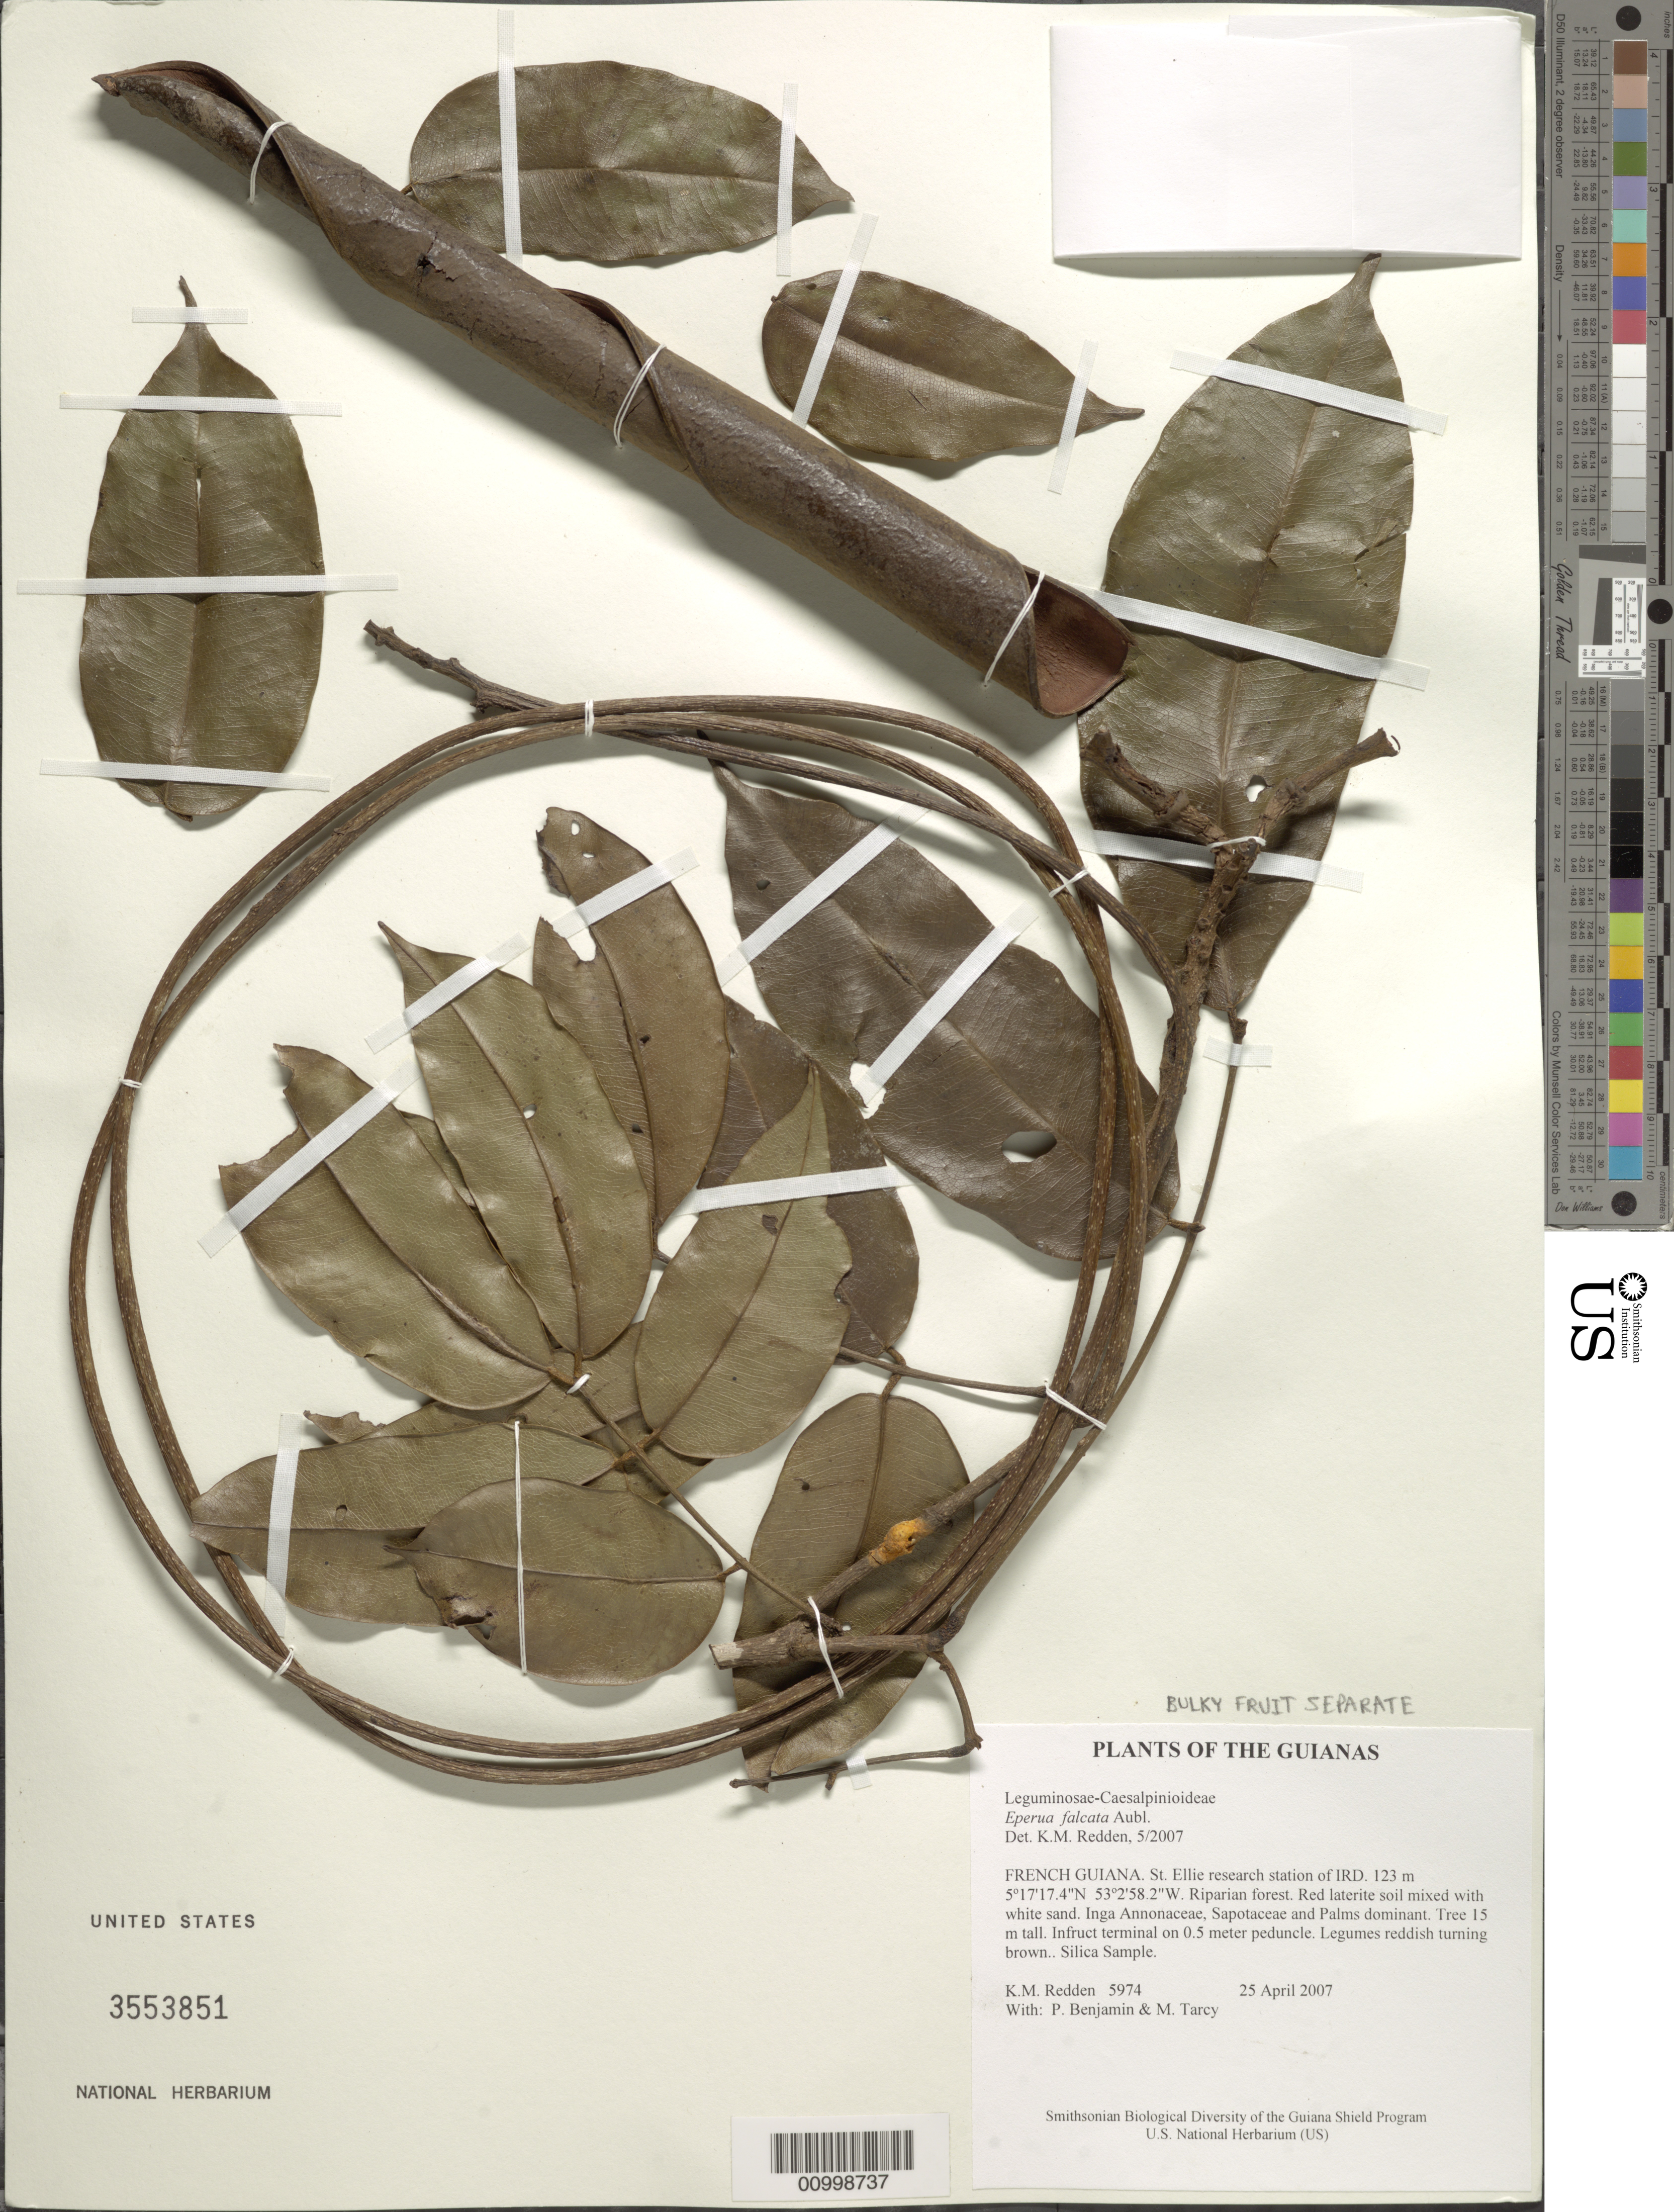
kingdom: Plantae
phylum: Tracheophyta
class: Magnoliopsida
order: Fabales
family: Fabaceae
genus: Eperua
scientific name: Eperua falcata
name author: Aubl.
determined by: Redden, K. M.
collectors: K. M. Redden, P. Benjamin & M. Tarcy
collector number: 5974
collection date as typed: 25 April 2007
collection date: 2007-04-25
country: French Guiana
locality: St. Elie research station of IRD.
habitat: Riparian forest. Red laterite soil mixed with white sand. Inga, Annonaceae, Sapotaceae and palms dominant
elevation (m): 123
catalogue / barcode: US 3553851